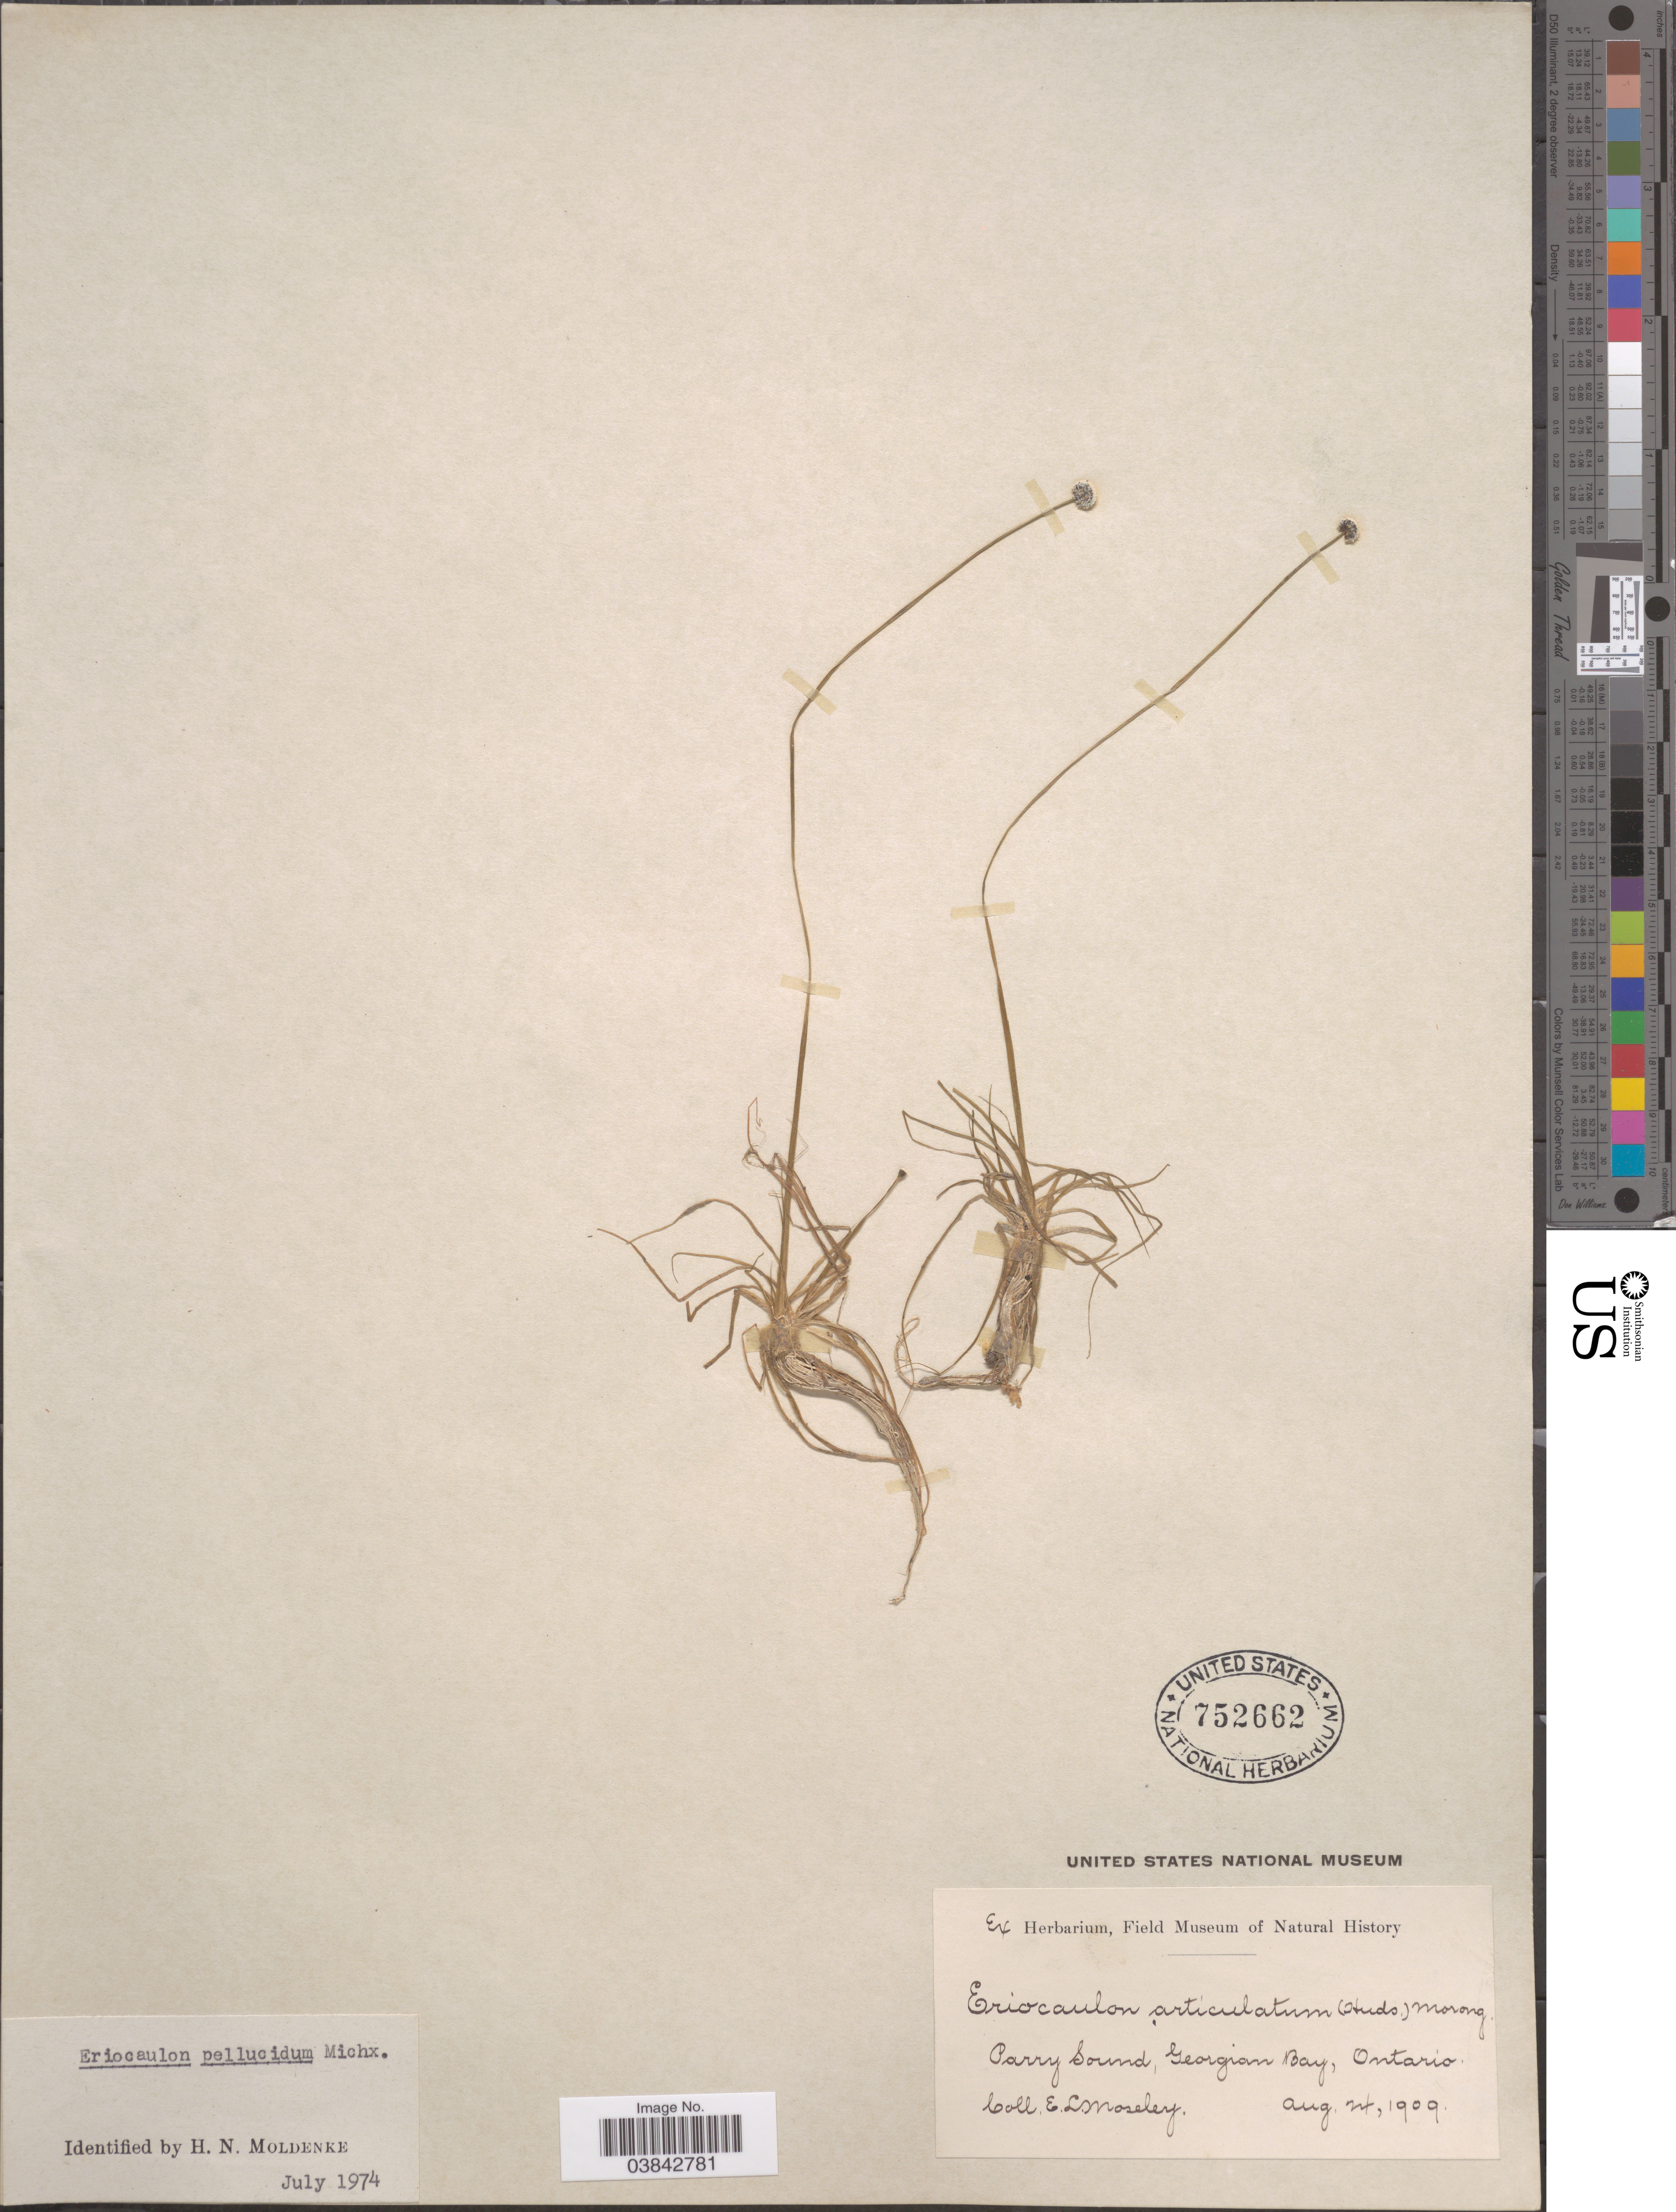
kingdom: Plantae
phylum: Tracheophyta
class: Liliopsida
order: Poales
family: Eriocaulaceae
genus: Eriocaulon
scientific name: Eriocaulon aquaticum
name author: (Hill) Druce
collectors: E. Moseley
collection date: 1909-08-24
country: Canada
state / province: Ontario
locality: Parry Sound, Georgian Bay.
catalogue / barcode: US 752662